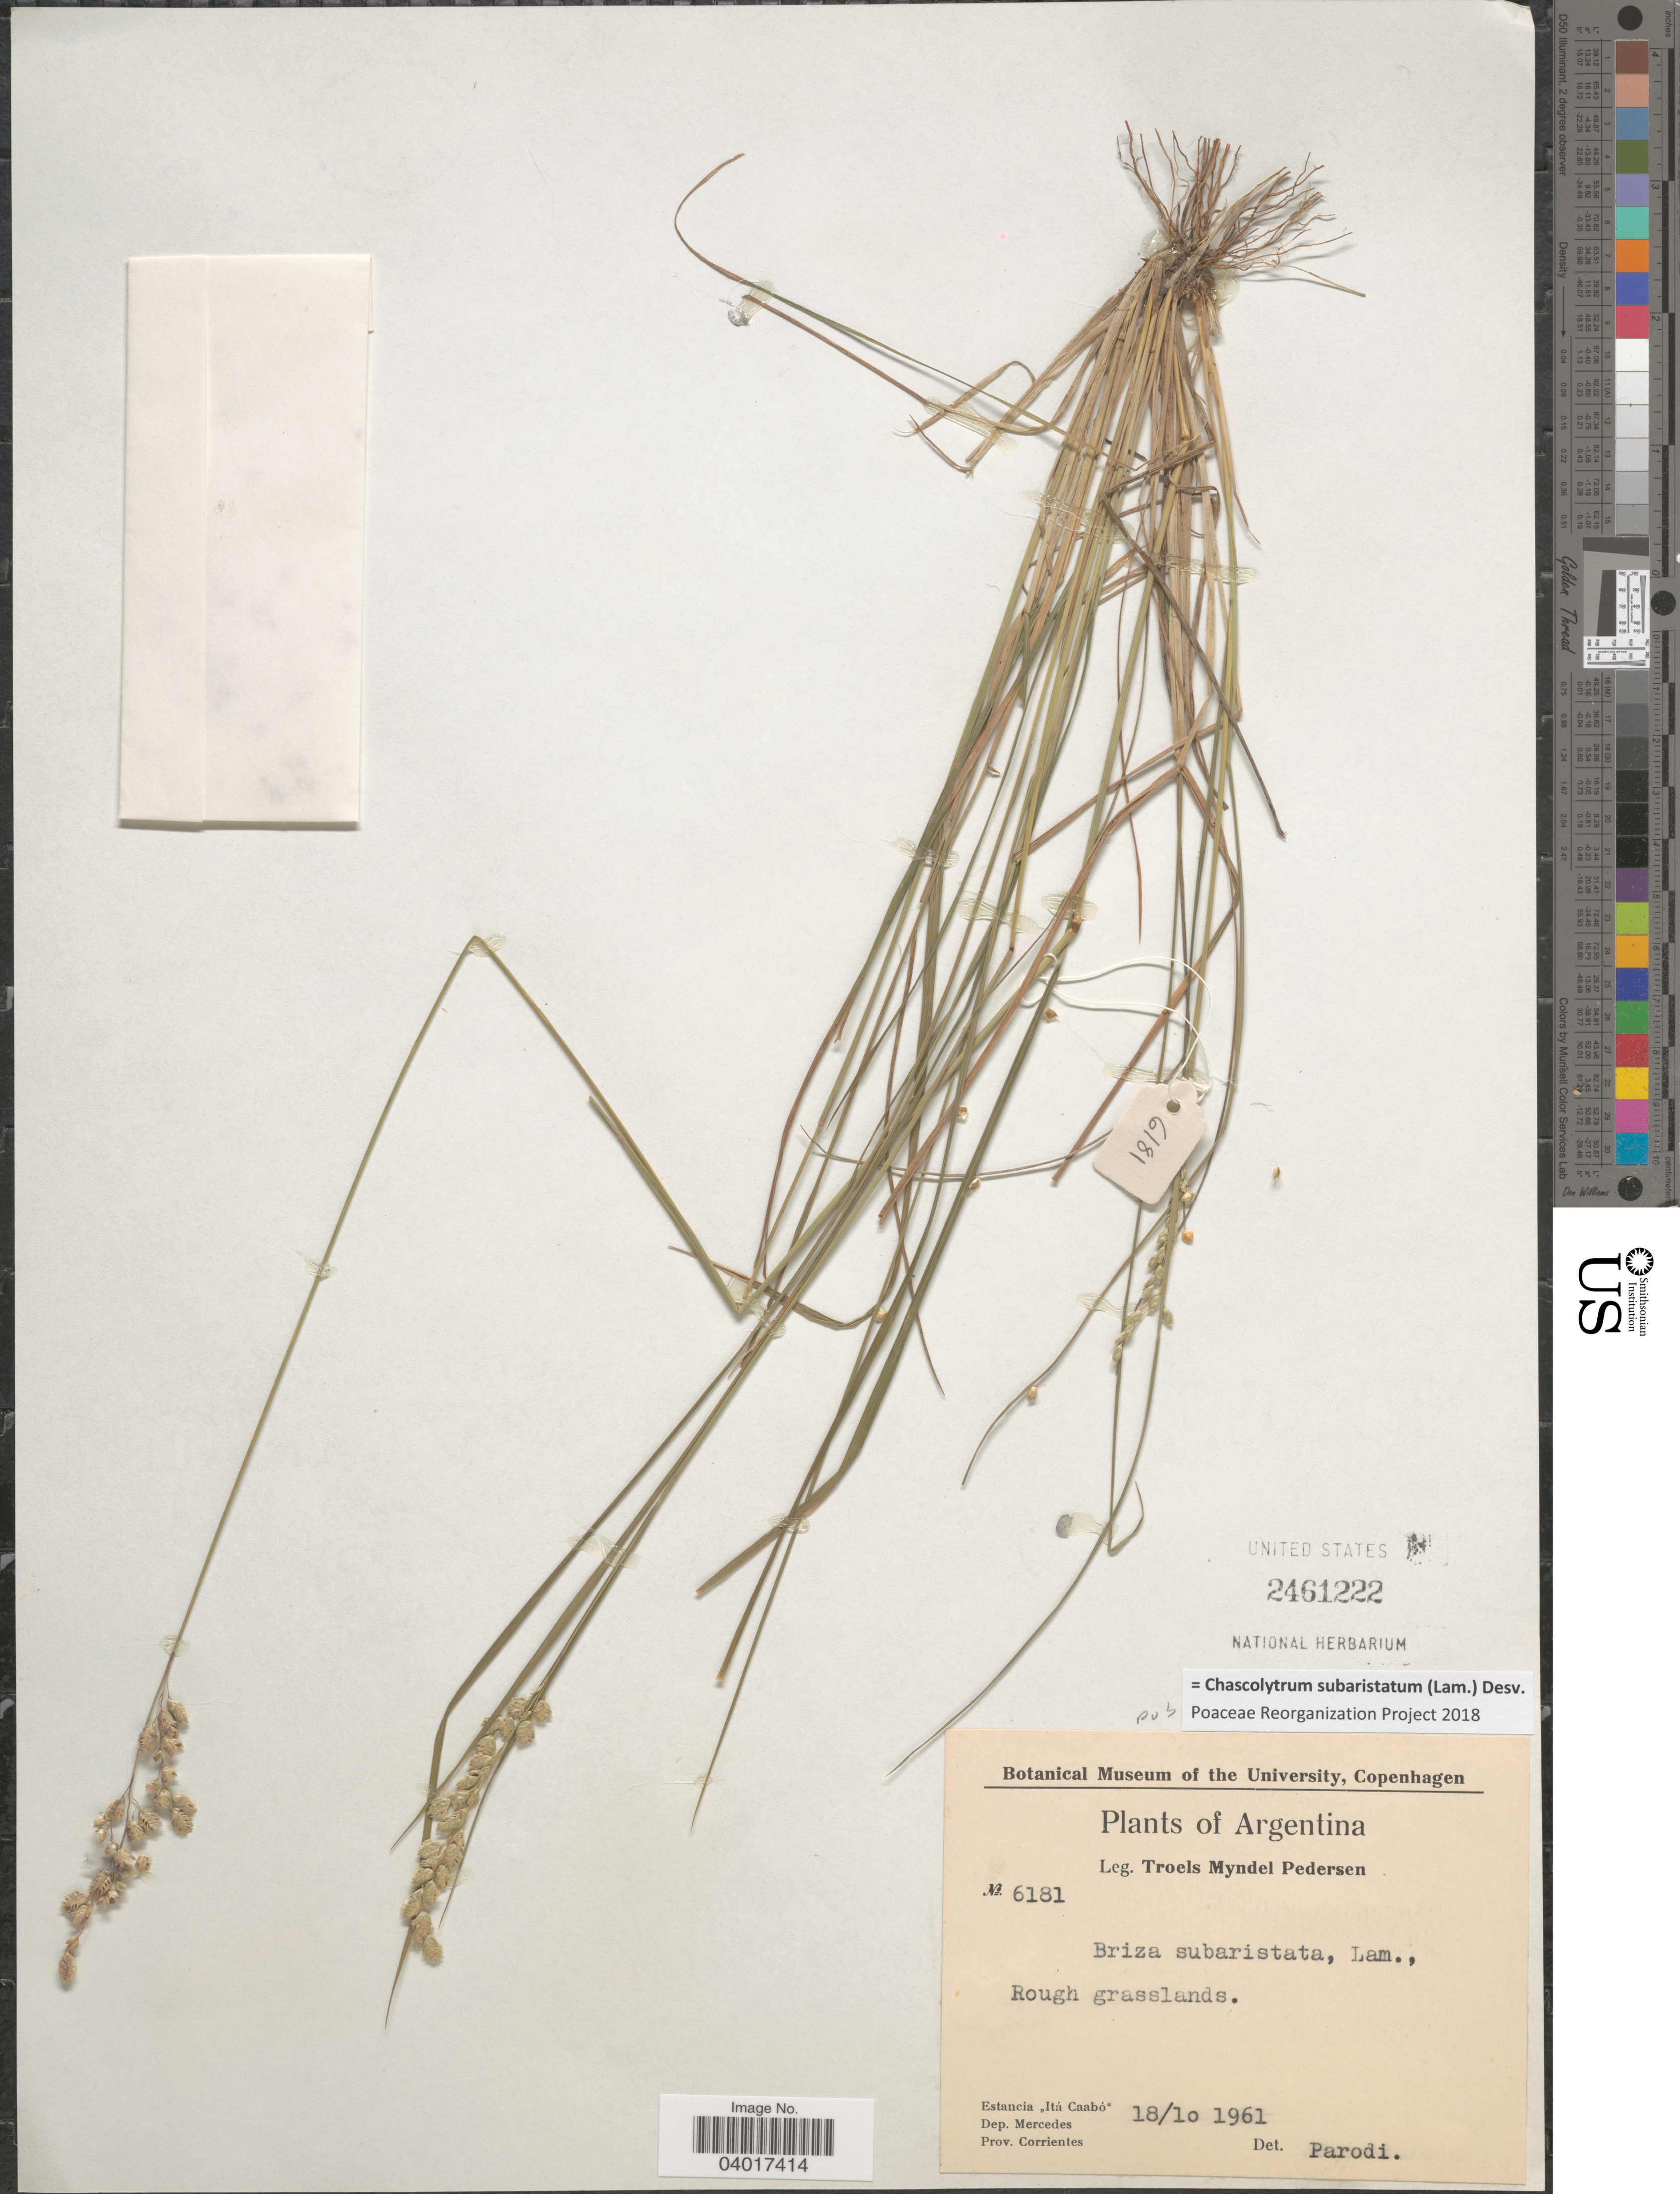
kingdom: Plantae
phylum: Tracheophyta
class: Liliopsida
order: Poales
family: Poaceae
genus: Chascolytrum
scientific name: Chascolytrum subaristatum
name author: (Lam.) Desv.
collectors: T. Pederson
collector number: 6181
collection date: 1961-10-18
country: Argentina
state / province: Corrientes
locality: Estancia "Itá Canbó". Dep. Mercedes.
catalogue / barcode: US 2461222